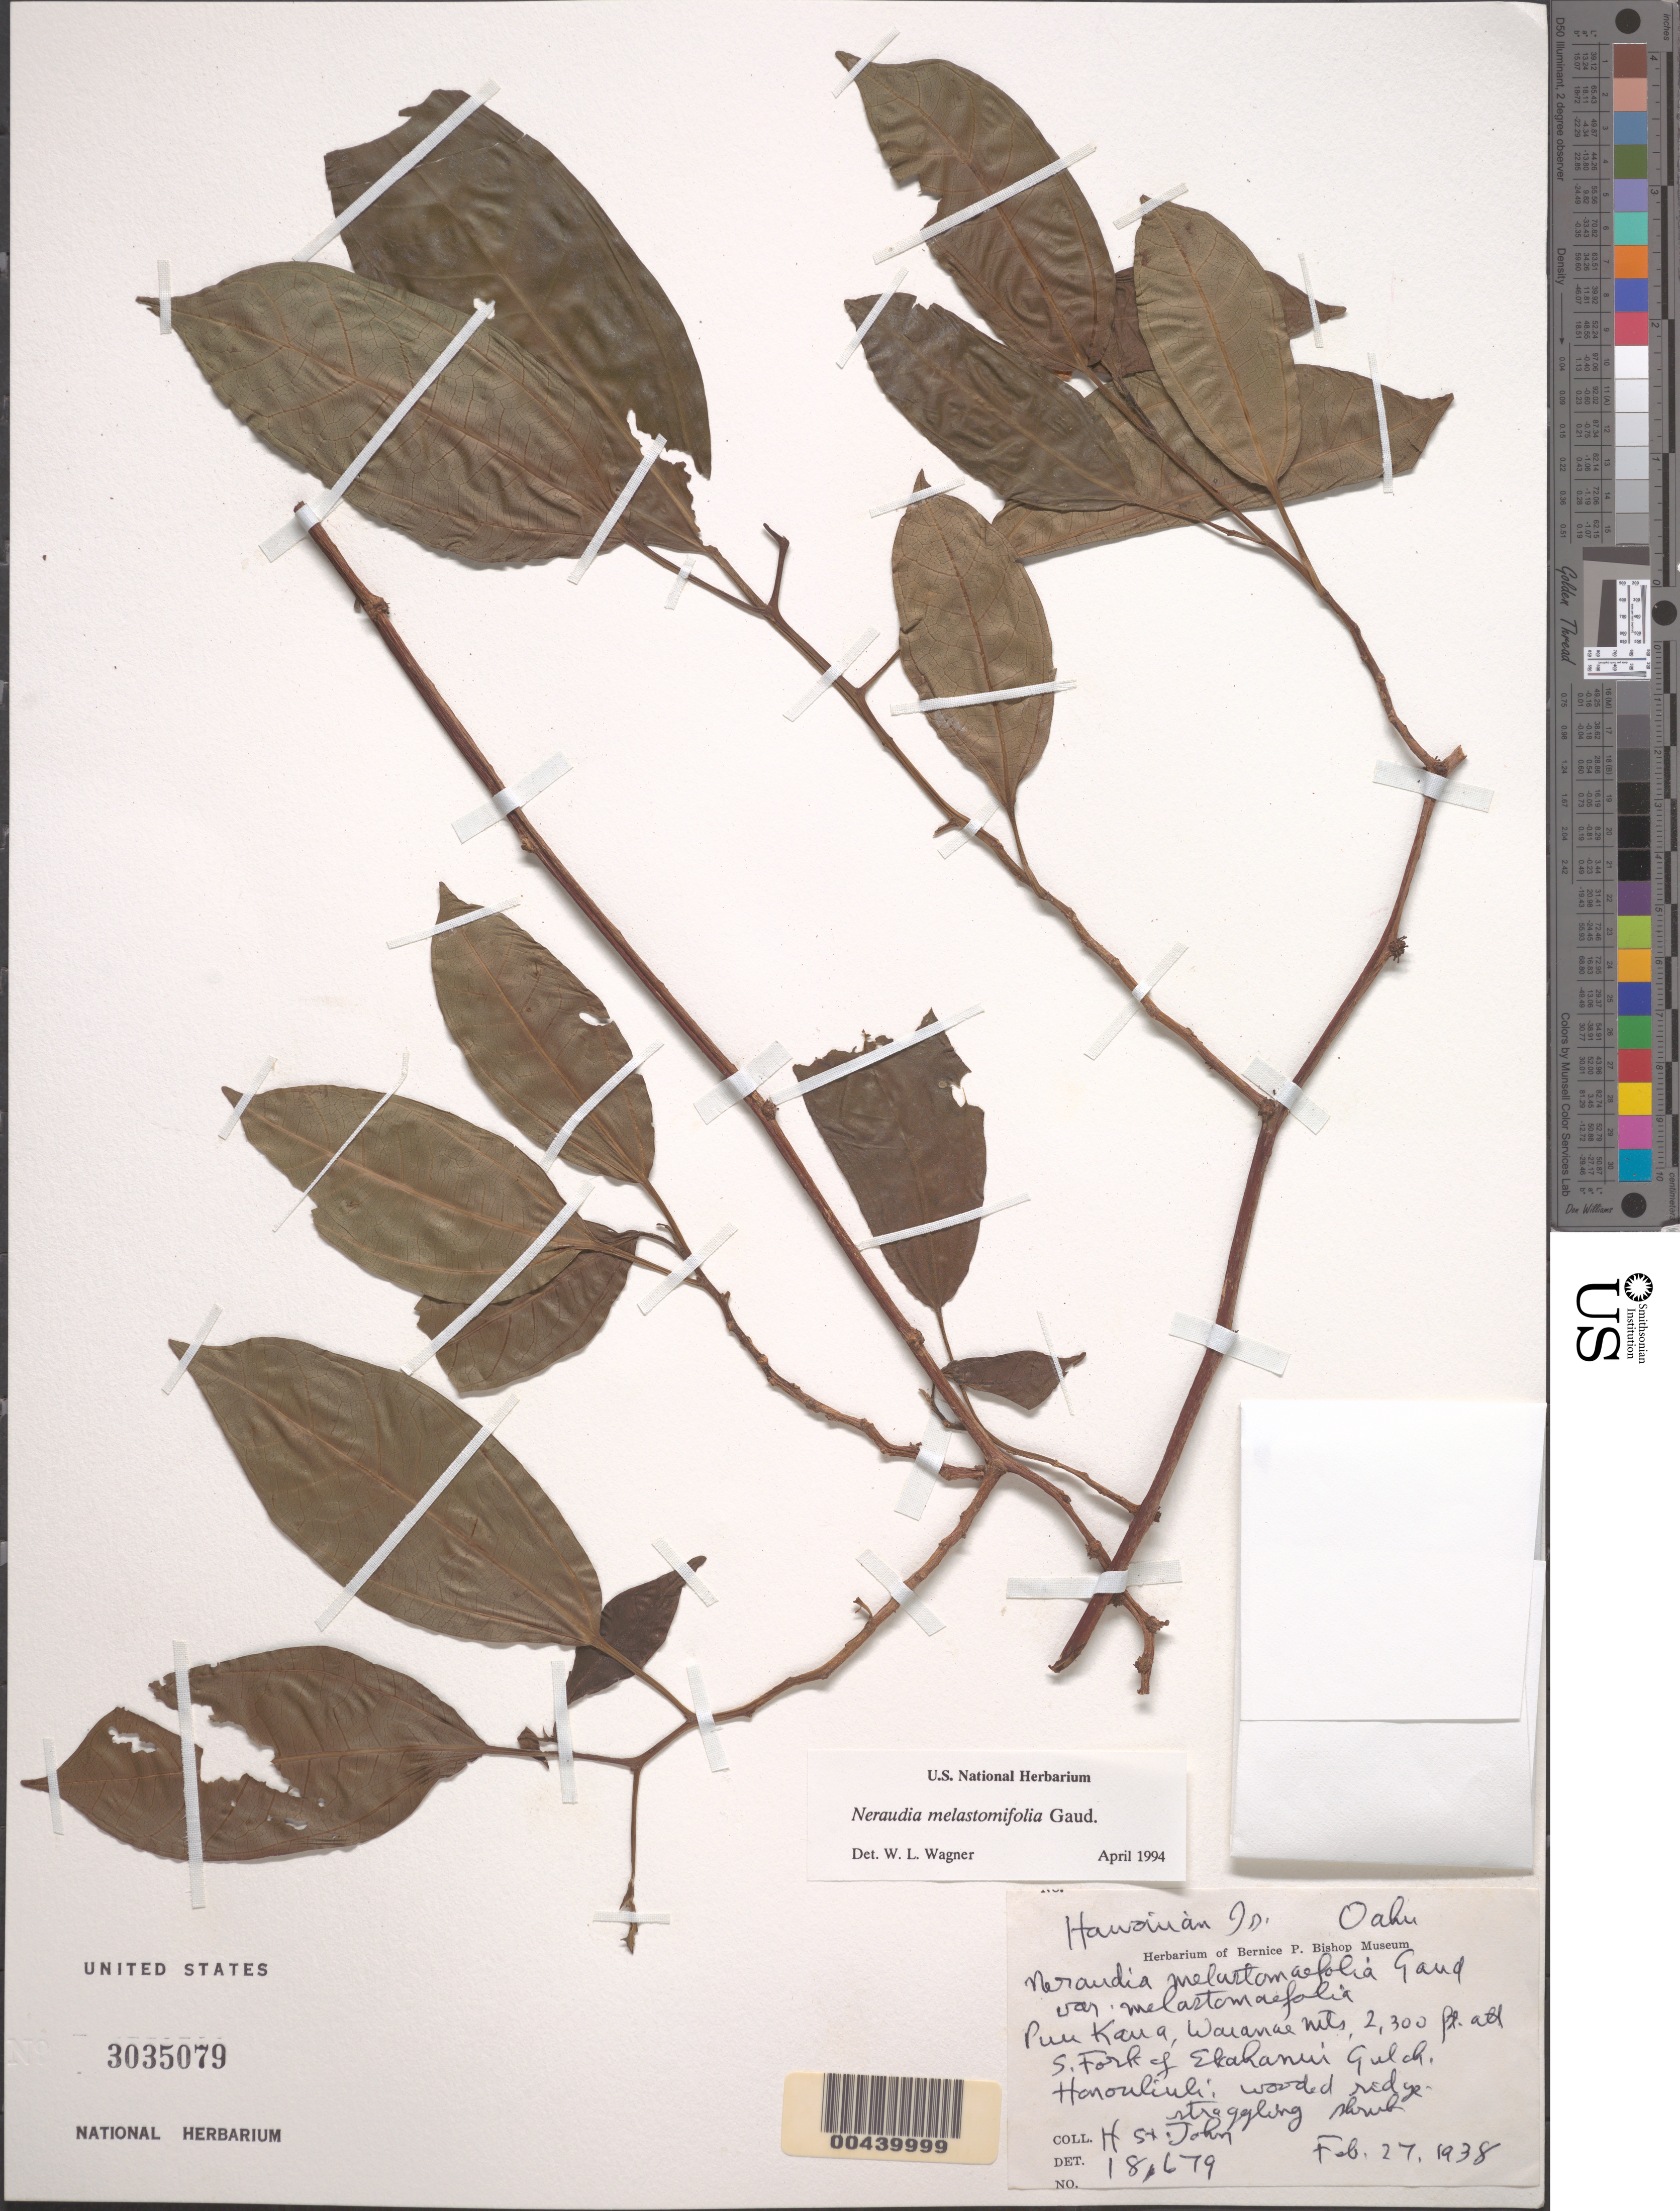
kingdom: Plantae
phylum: Tracheophyta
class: Magnoliopsida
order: Rosales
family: Urticaceae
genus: Neraudia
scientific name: Neraudia melastomifolia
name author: Gaudich.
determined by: Wagner, W. L., (BOT), Smithsonian Institution - National Museum of Natural History (UNITED STATES)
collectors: H. St. John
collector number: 18679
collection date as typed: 27 Feb 1938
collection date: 1938-02-27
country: United States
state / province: Hawaii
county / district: Honolulu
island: Oahu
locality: Puu Kaua, Waianae Mountains, S fork of Ekahanui Gulch, Honouliuli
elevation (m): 701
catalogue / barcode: US 3035079